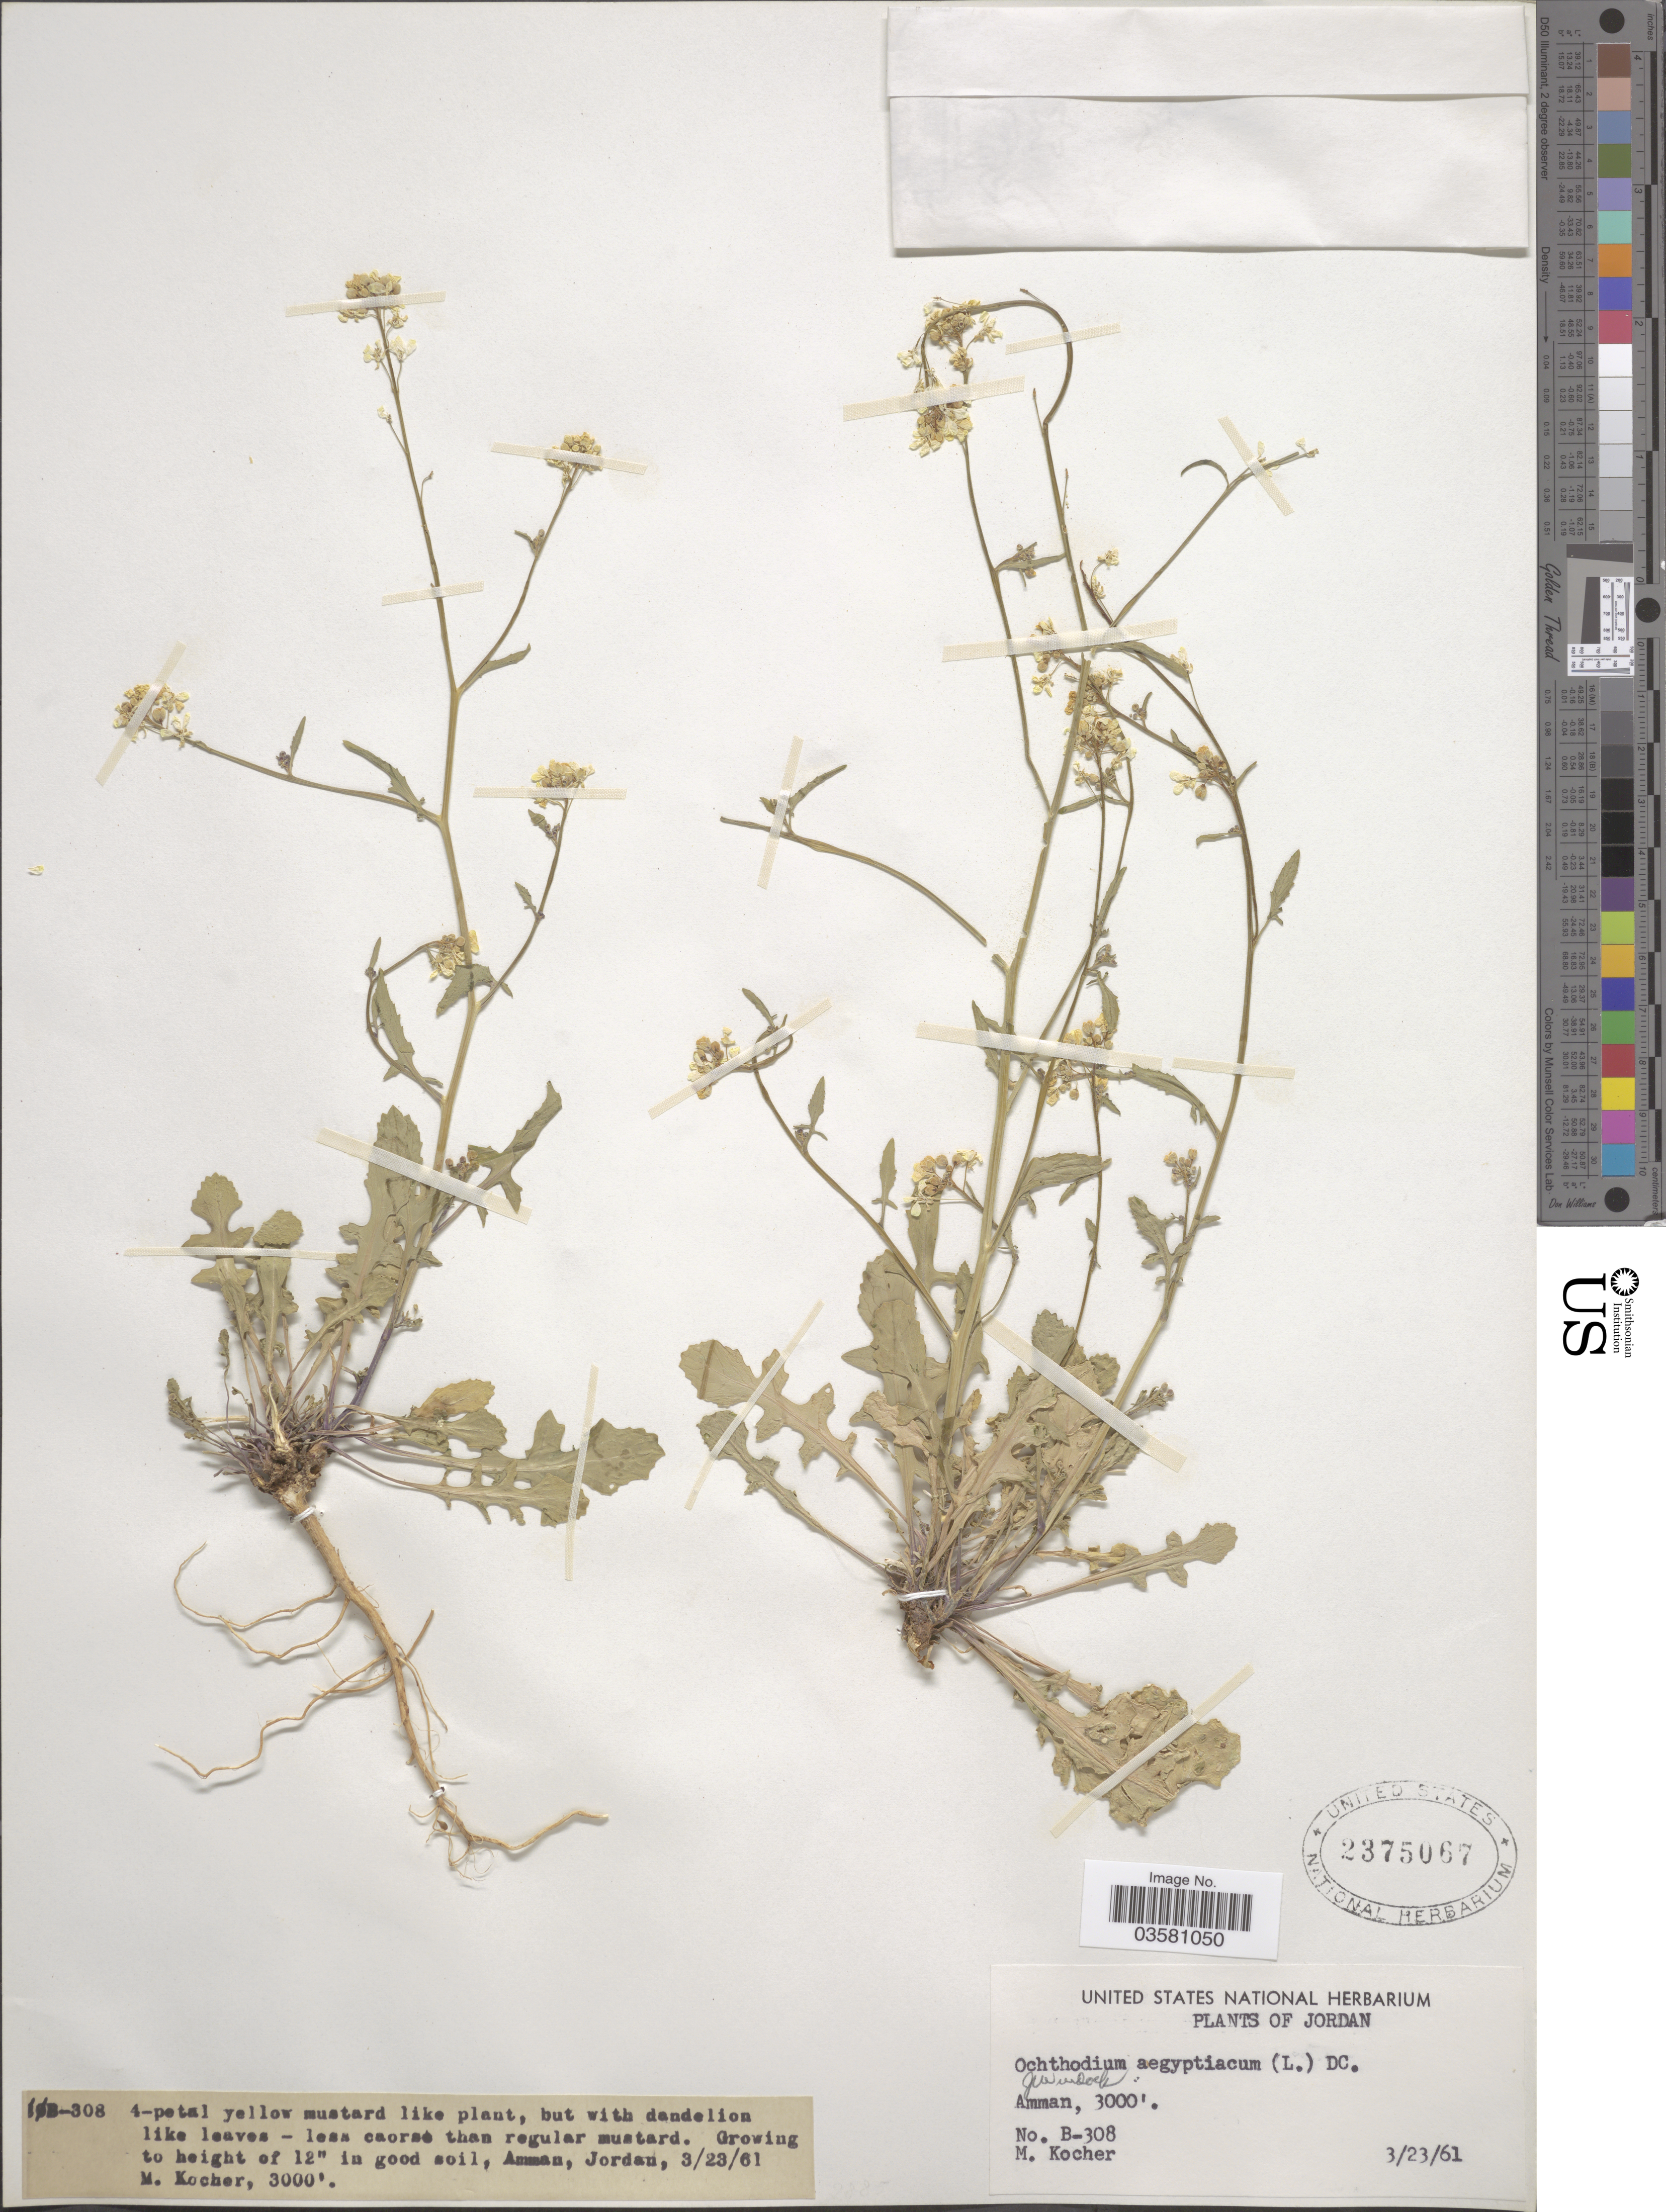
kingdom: Plantae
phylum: Tracheophyta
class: Magnoliopsida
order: Brassicales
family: Brassicaceae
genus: Ochthodium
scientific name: Ochthodium aegyptiacum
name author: (L.) DC.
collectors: M. Kocher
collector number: B-308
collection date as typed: Transcribed d/m/y: 23/3/61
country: Jordan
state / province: Amman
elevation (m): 914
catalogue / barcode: US 2375067